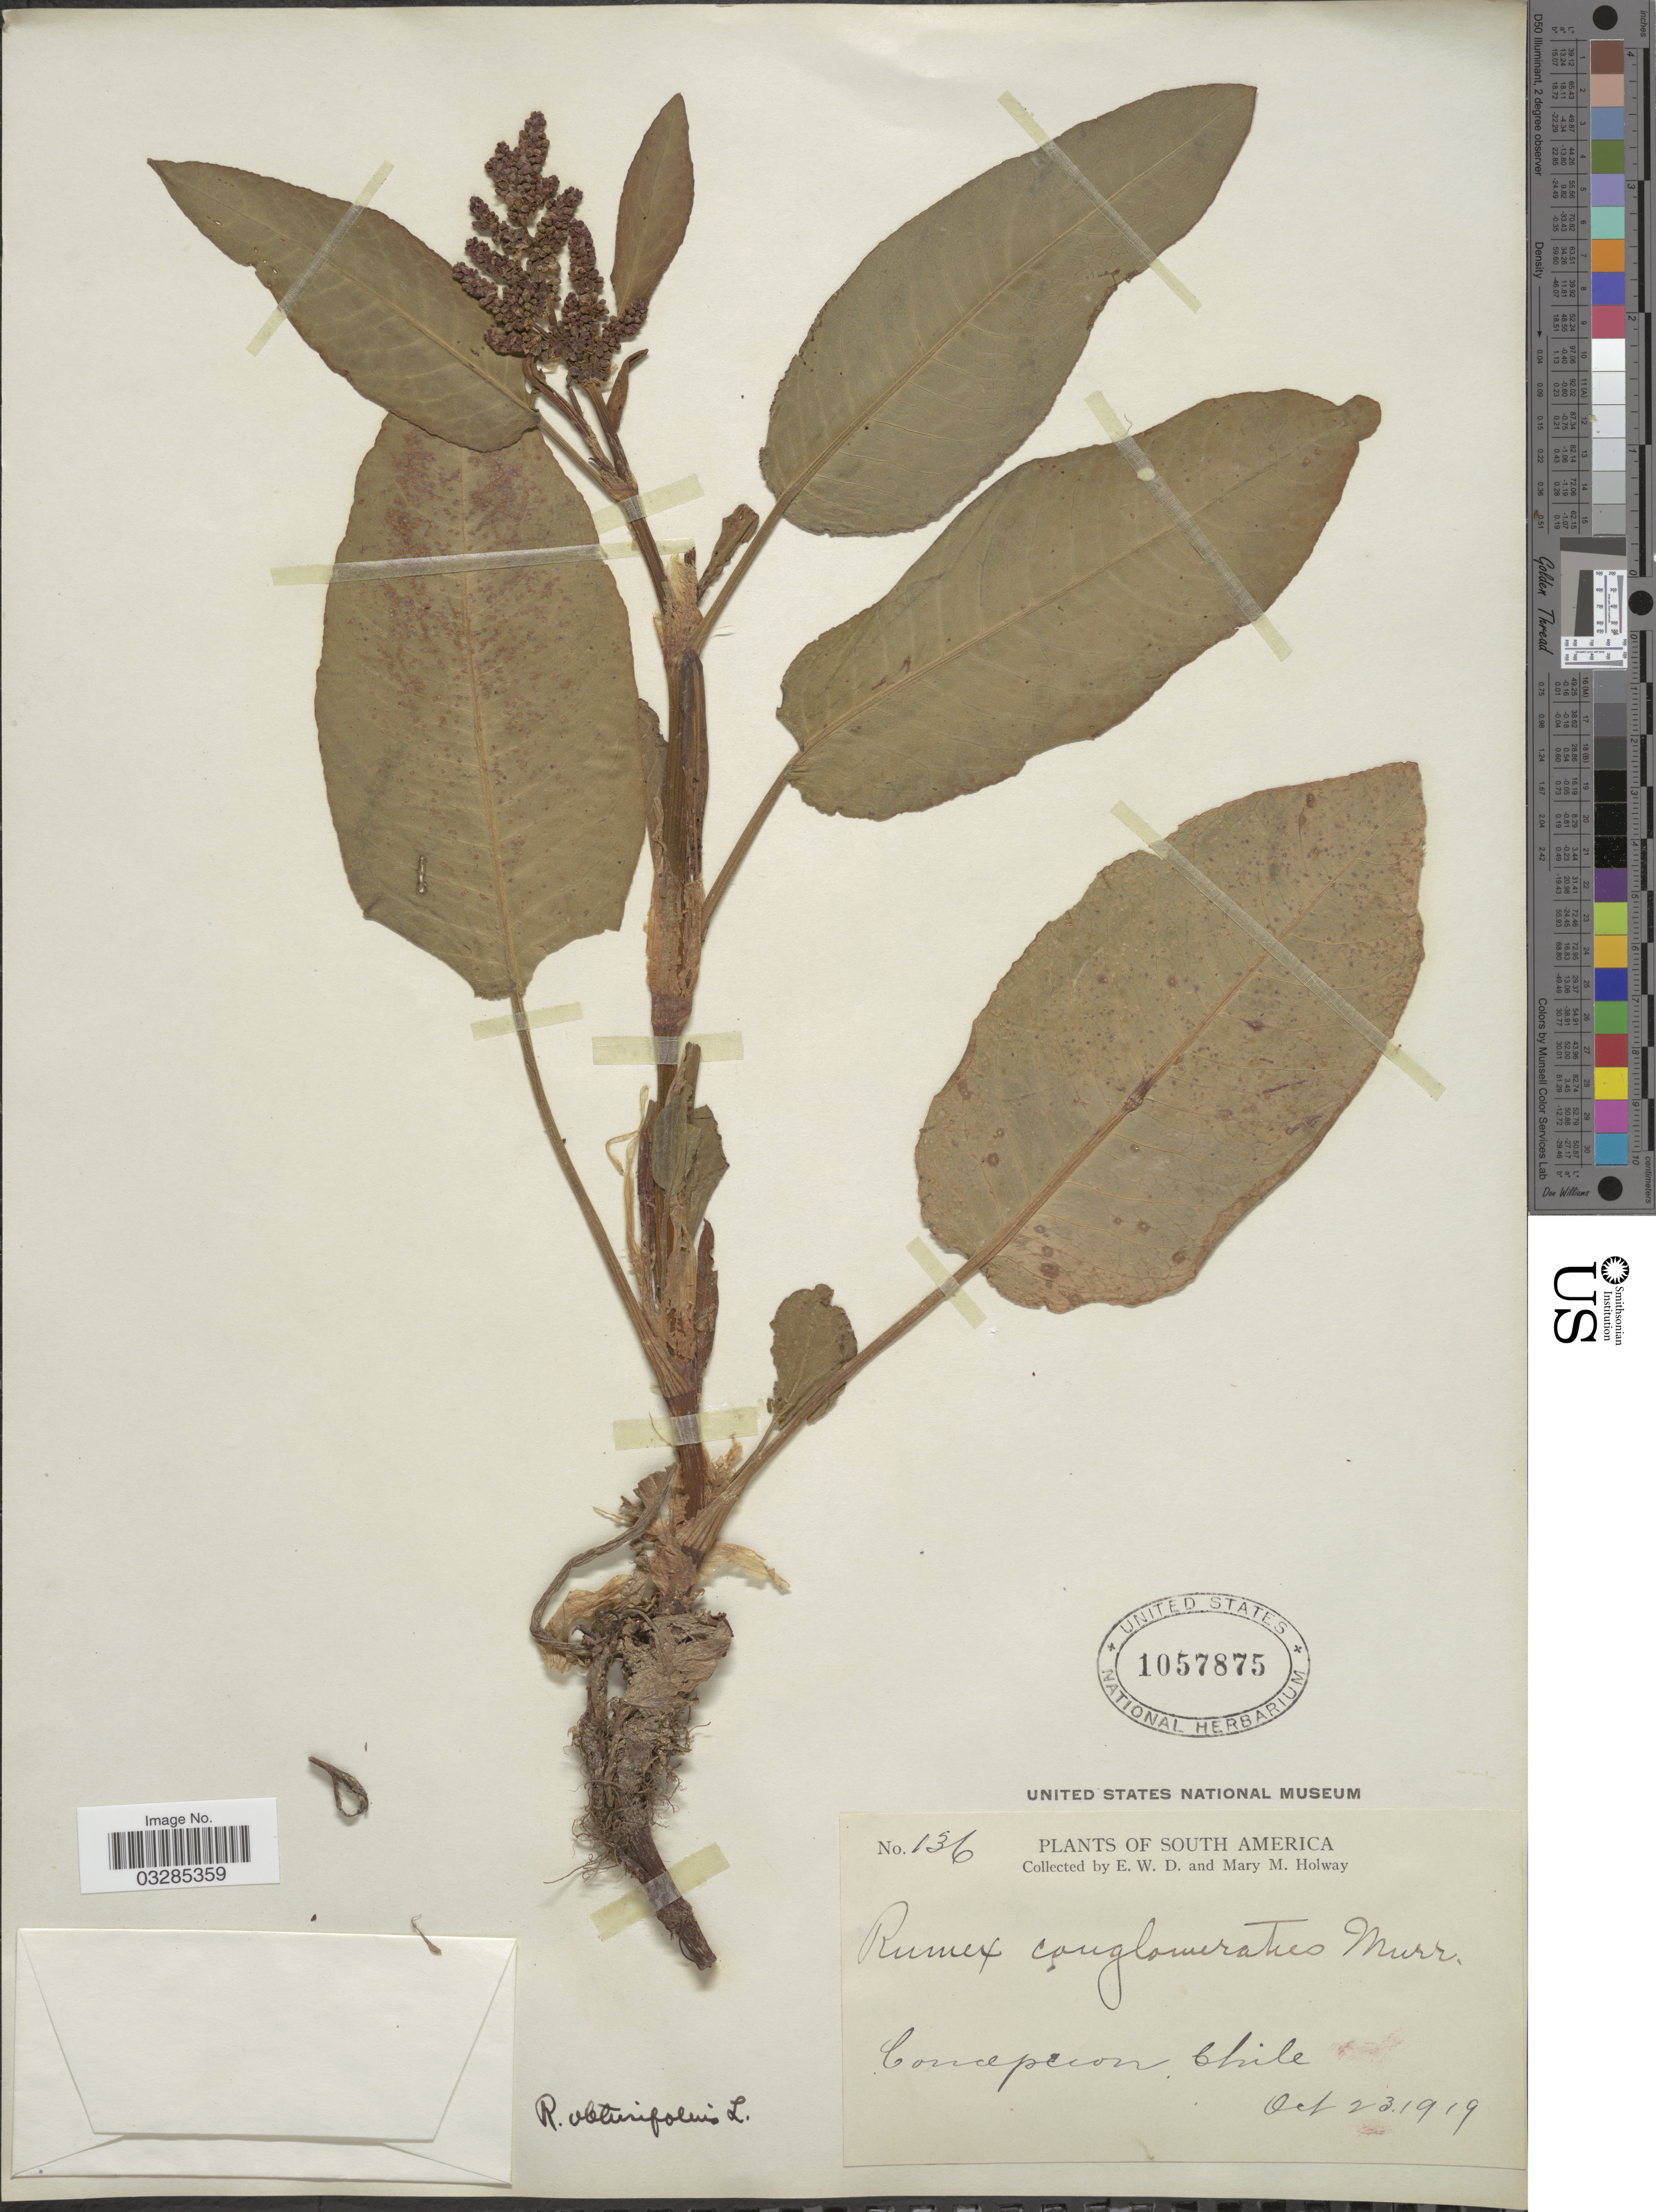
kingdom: Plantae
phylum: Tracheophyta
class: Magnoliopsida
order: Caryophyllales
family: Polygonaceae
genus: Rumex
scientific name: Rumex obtusifolius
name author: L.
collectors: E. W. D. Holway & M. M. Holway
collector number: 136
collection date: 1919-10-23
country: Chile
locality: Concepcion.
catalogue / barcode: US 1057875